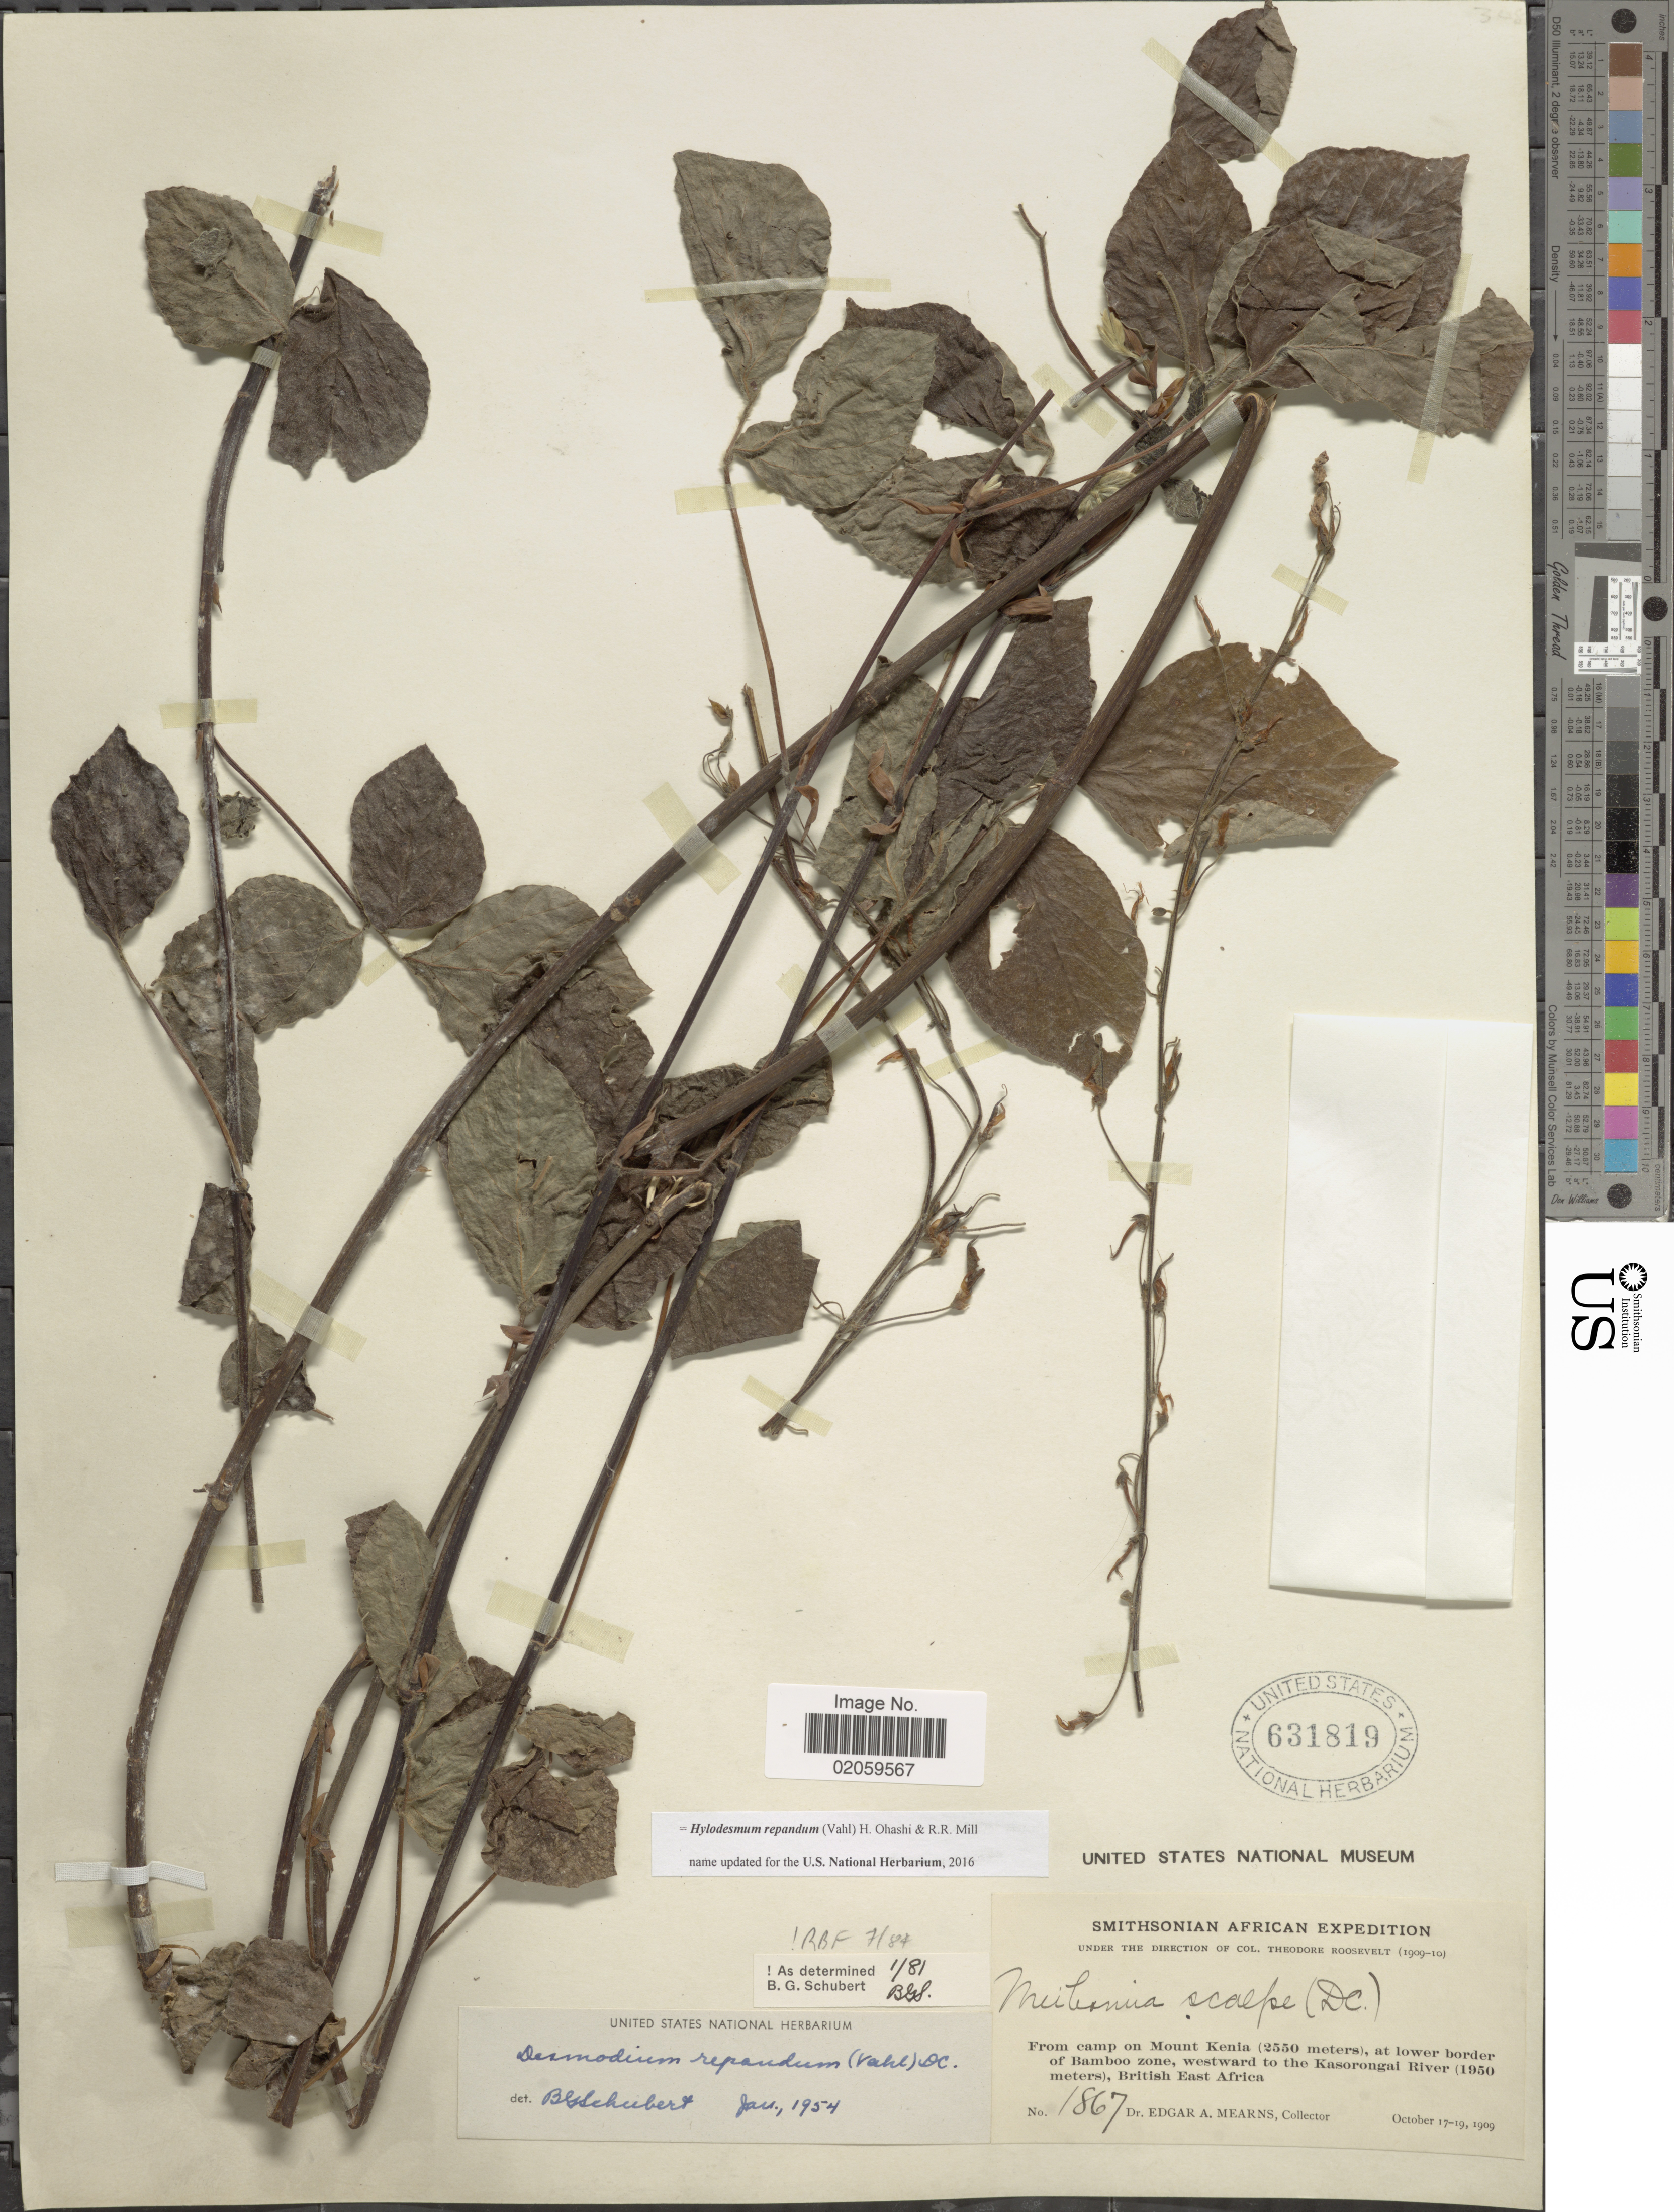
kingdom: Plantae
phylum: Tracheophyta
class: Magnoliopsida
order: Fabales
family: Fabaceae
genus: Hylodesmum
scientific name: Hylodesmum repandum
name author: (Vahl) H. Ohashi & R.R. Mill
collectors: E. A. Mearns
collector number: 1867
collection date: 1909-10-17/1909-10-19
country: Kenya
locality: From camp on Mount Kenia, at lower border of Bamboo Zone, Westward to the Kasorongai River, British East Africa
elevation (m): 1950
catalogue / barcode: US 631819